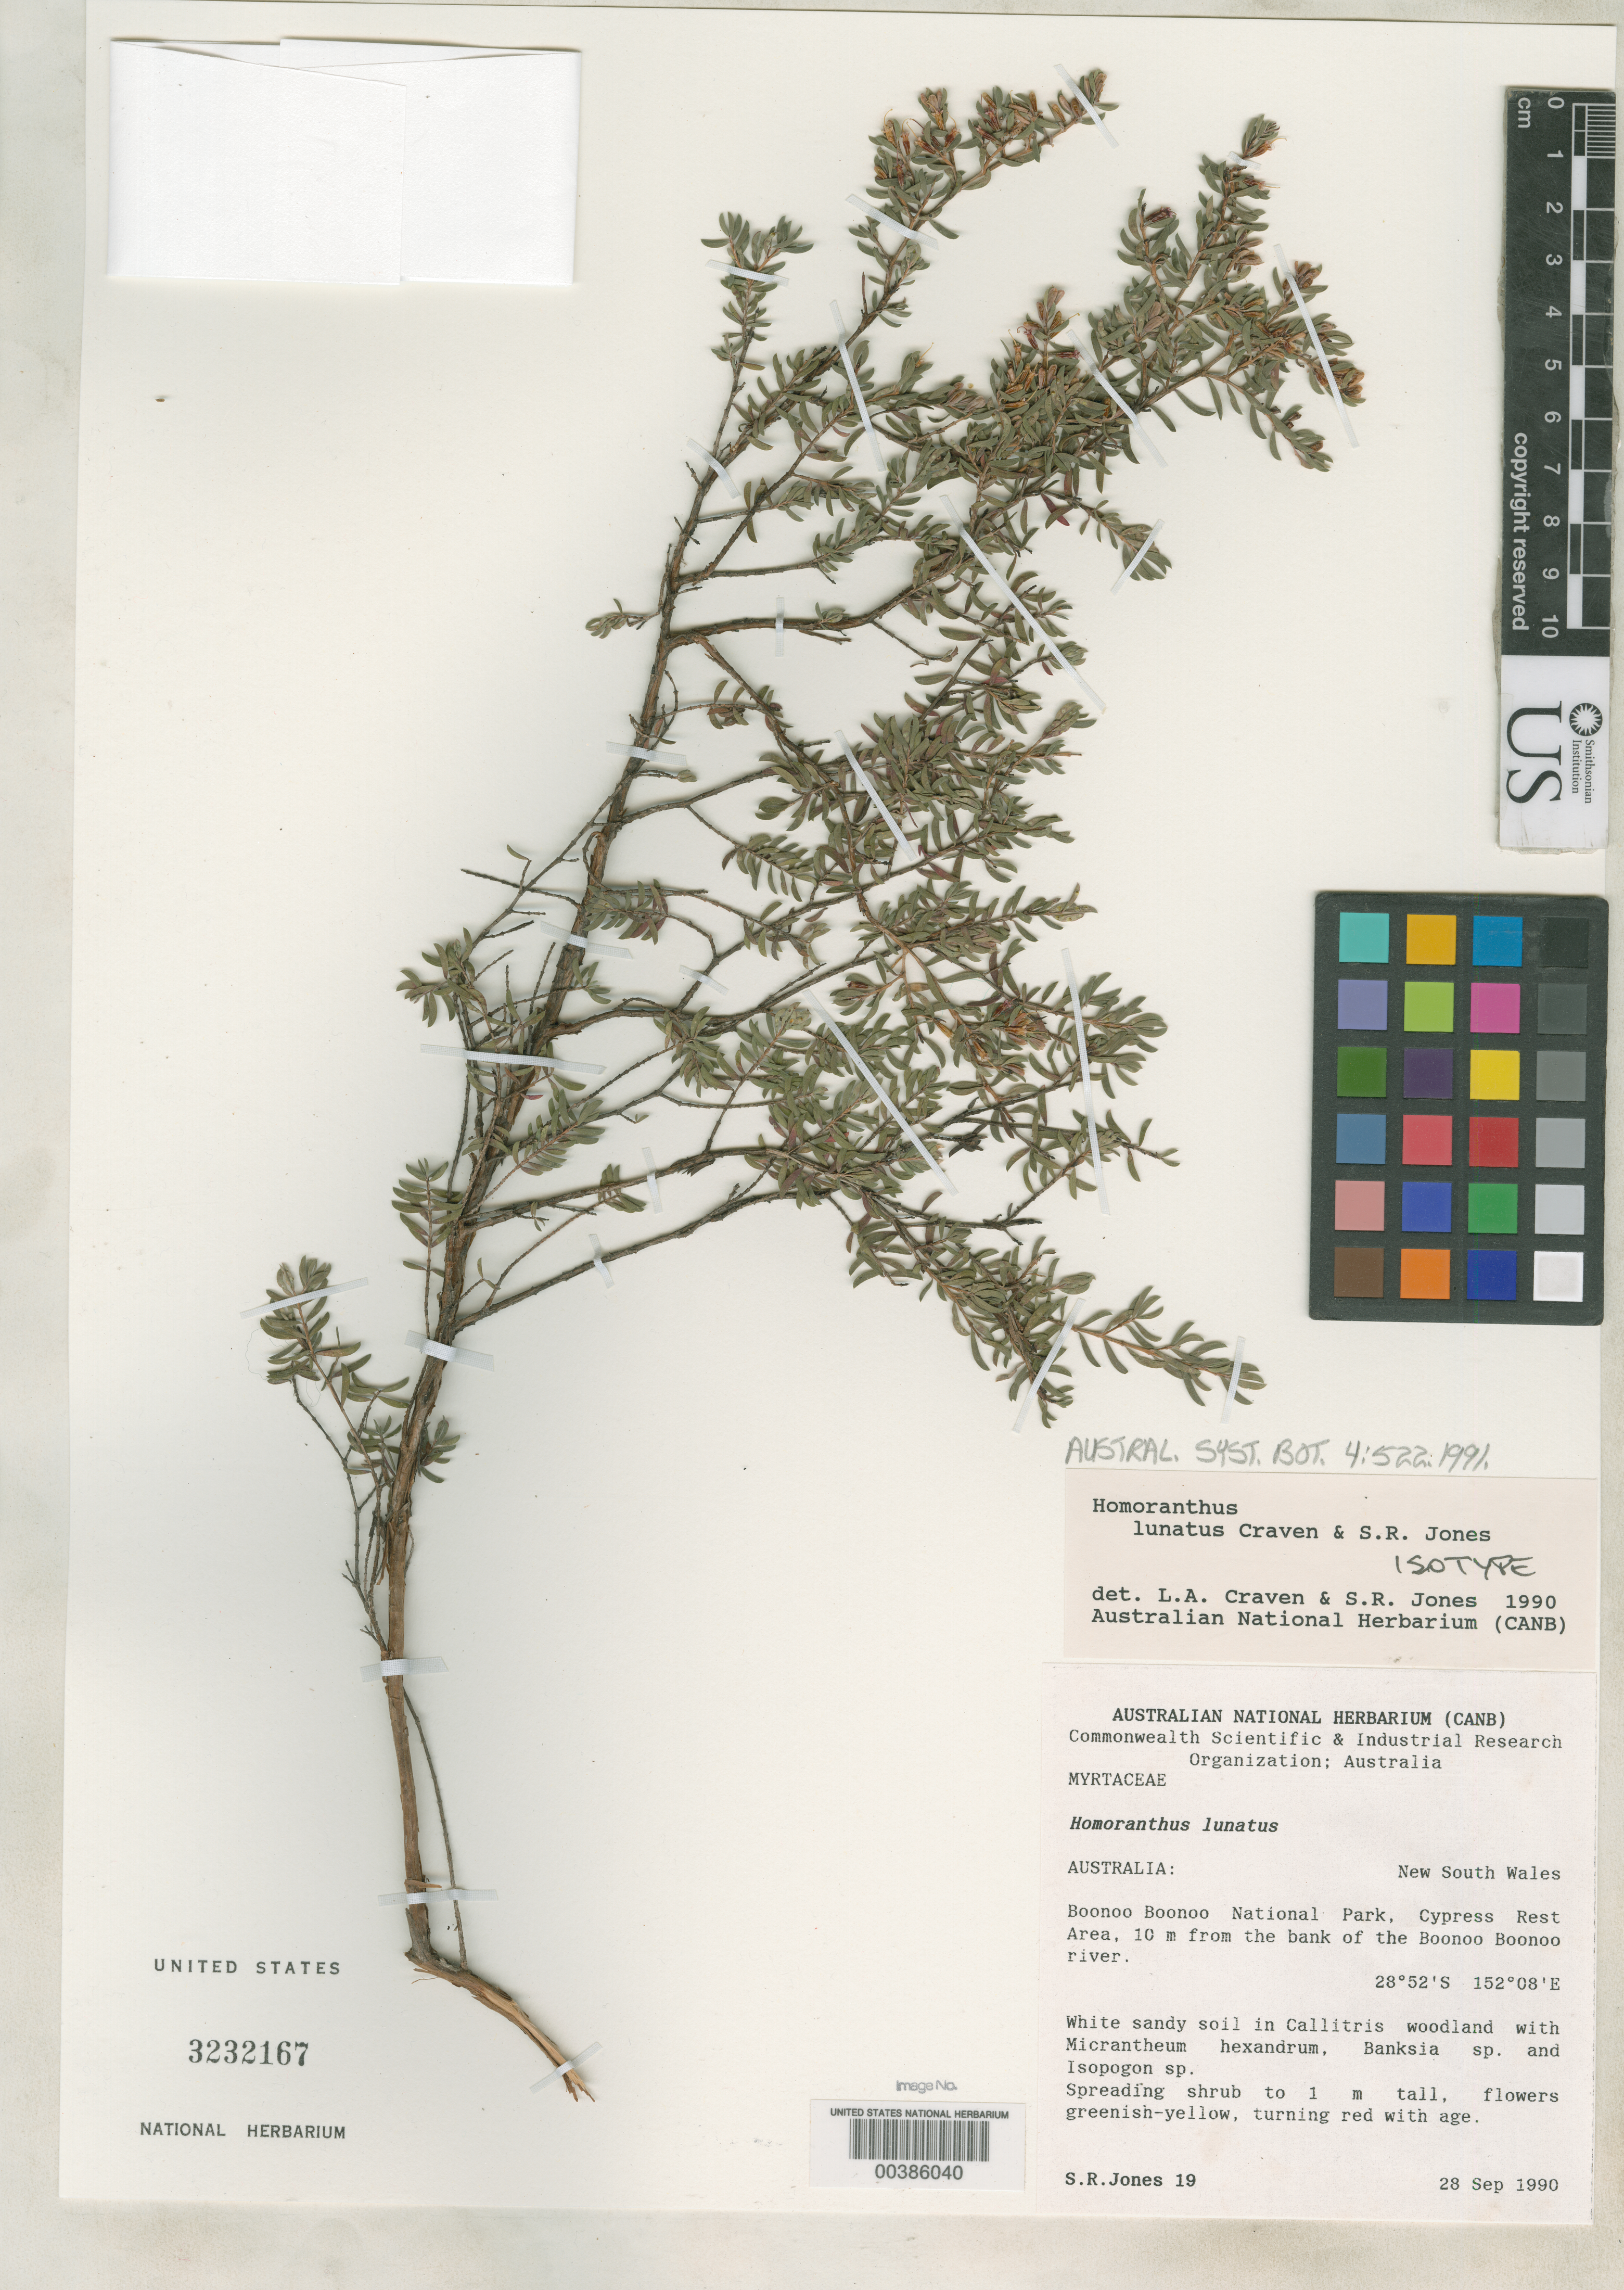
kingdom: Plantae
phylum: Tracheophyta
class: Magnoliopsida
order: Myrtales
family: Myrtaceae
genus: Homoranthus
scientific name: Homoranthus lunatus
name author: Craven & S.R. Jones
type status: Isotype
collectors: S. R. Jones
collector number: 19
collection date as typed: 28 Sep 1990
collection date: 1990-09-28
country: Australia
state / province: New South Wales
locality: Boonoo Boonoo National Park, Cypress Rest Area, 10 m from bank of Boonoo Boonoo River.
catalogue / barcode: US 3232167